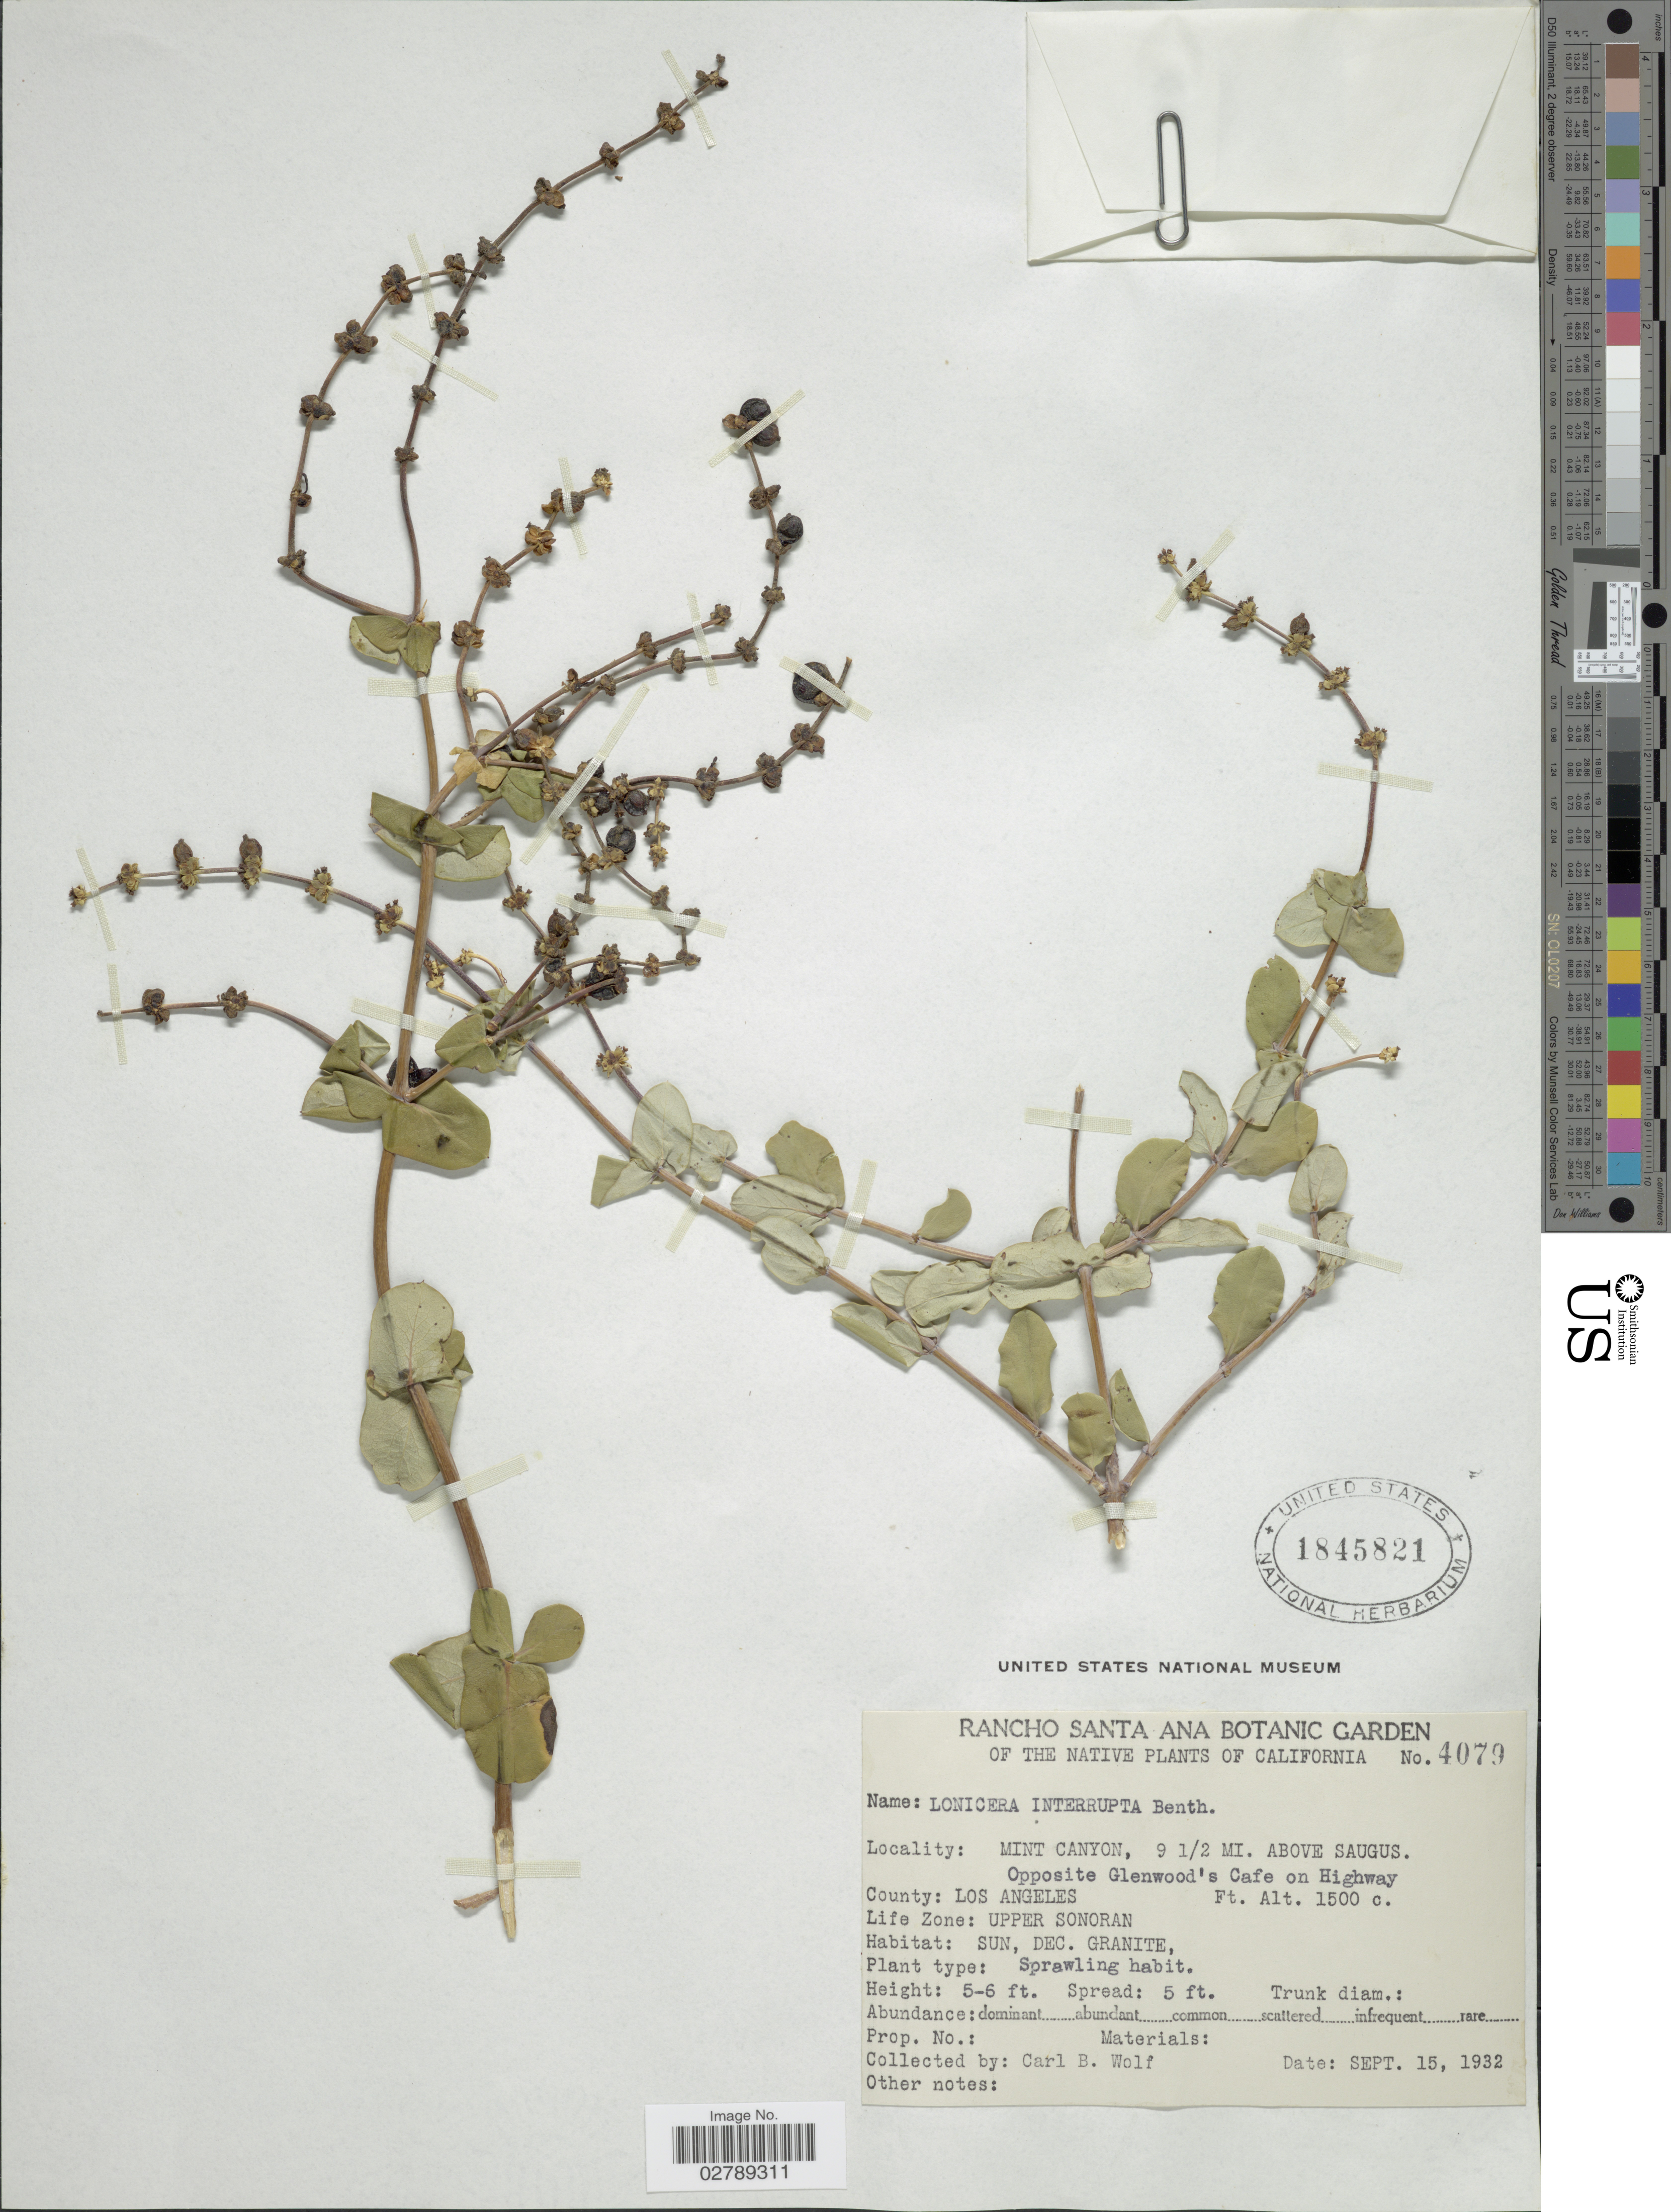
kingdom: Plantae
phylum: Tracheophyta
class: Magnoliopsida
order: Dipsacales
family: Caprifoliaceae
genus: Lonicera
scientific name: Lonicera interrupta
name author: Benth.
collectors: C. B. Wolf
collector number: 4079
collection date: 1932-09-15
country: United States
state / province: California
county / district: Los Angeles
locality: Mint Canyon, 9 1/2 mi. above Saugus. Opposite Glenwood's Cafe on Highway. County: Los Angeles. Life Zone: upper Sonoran.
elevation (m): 457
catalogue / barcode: US 1845821